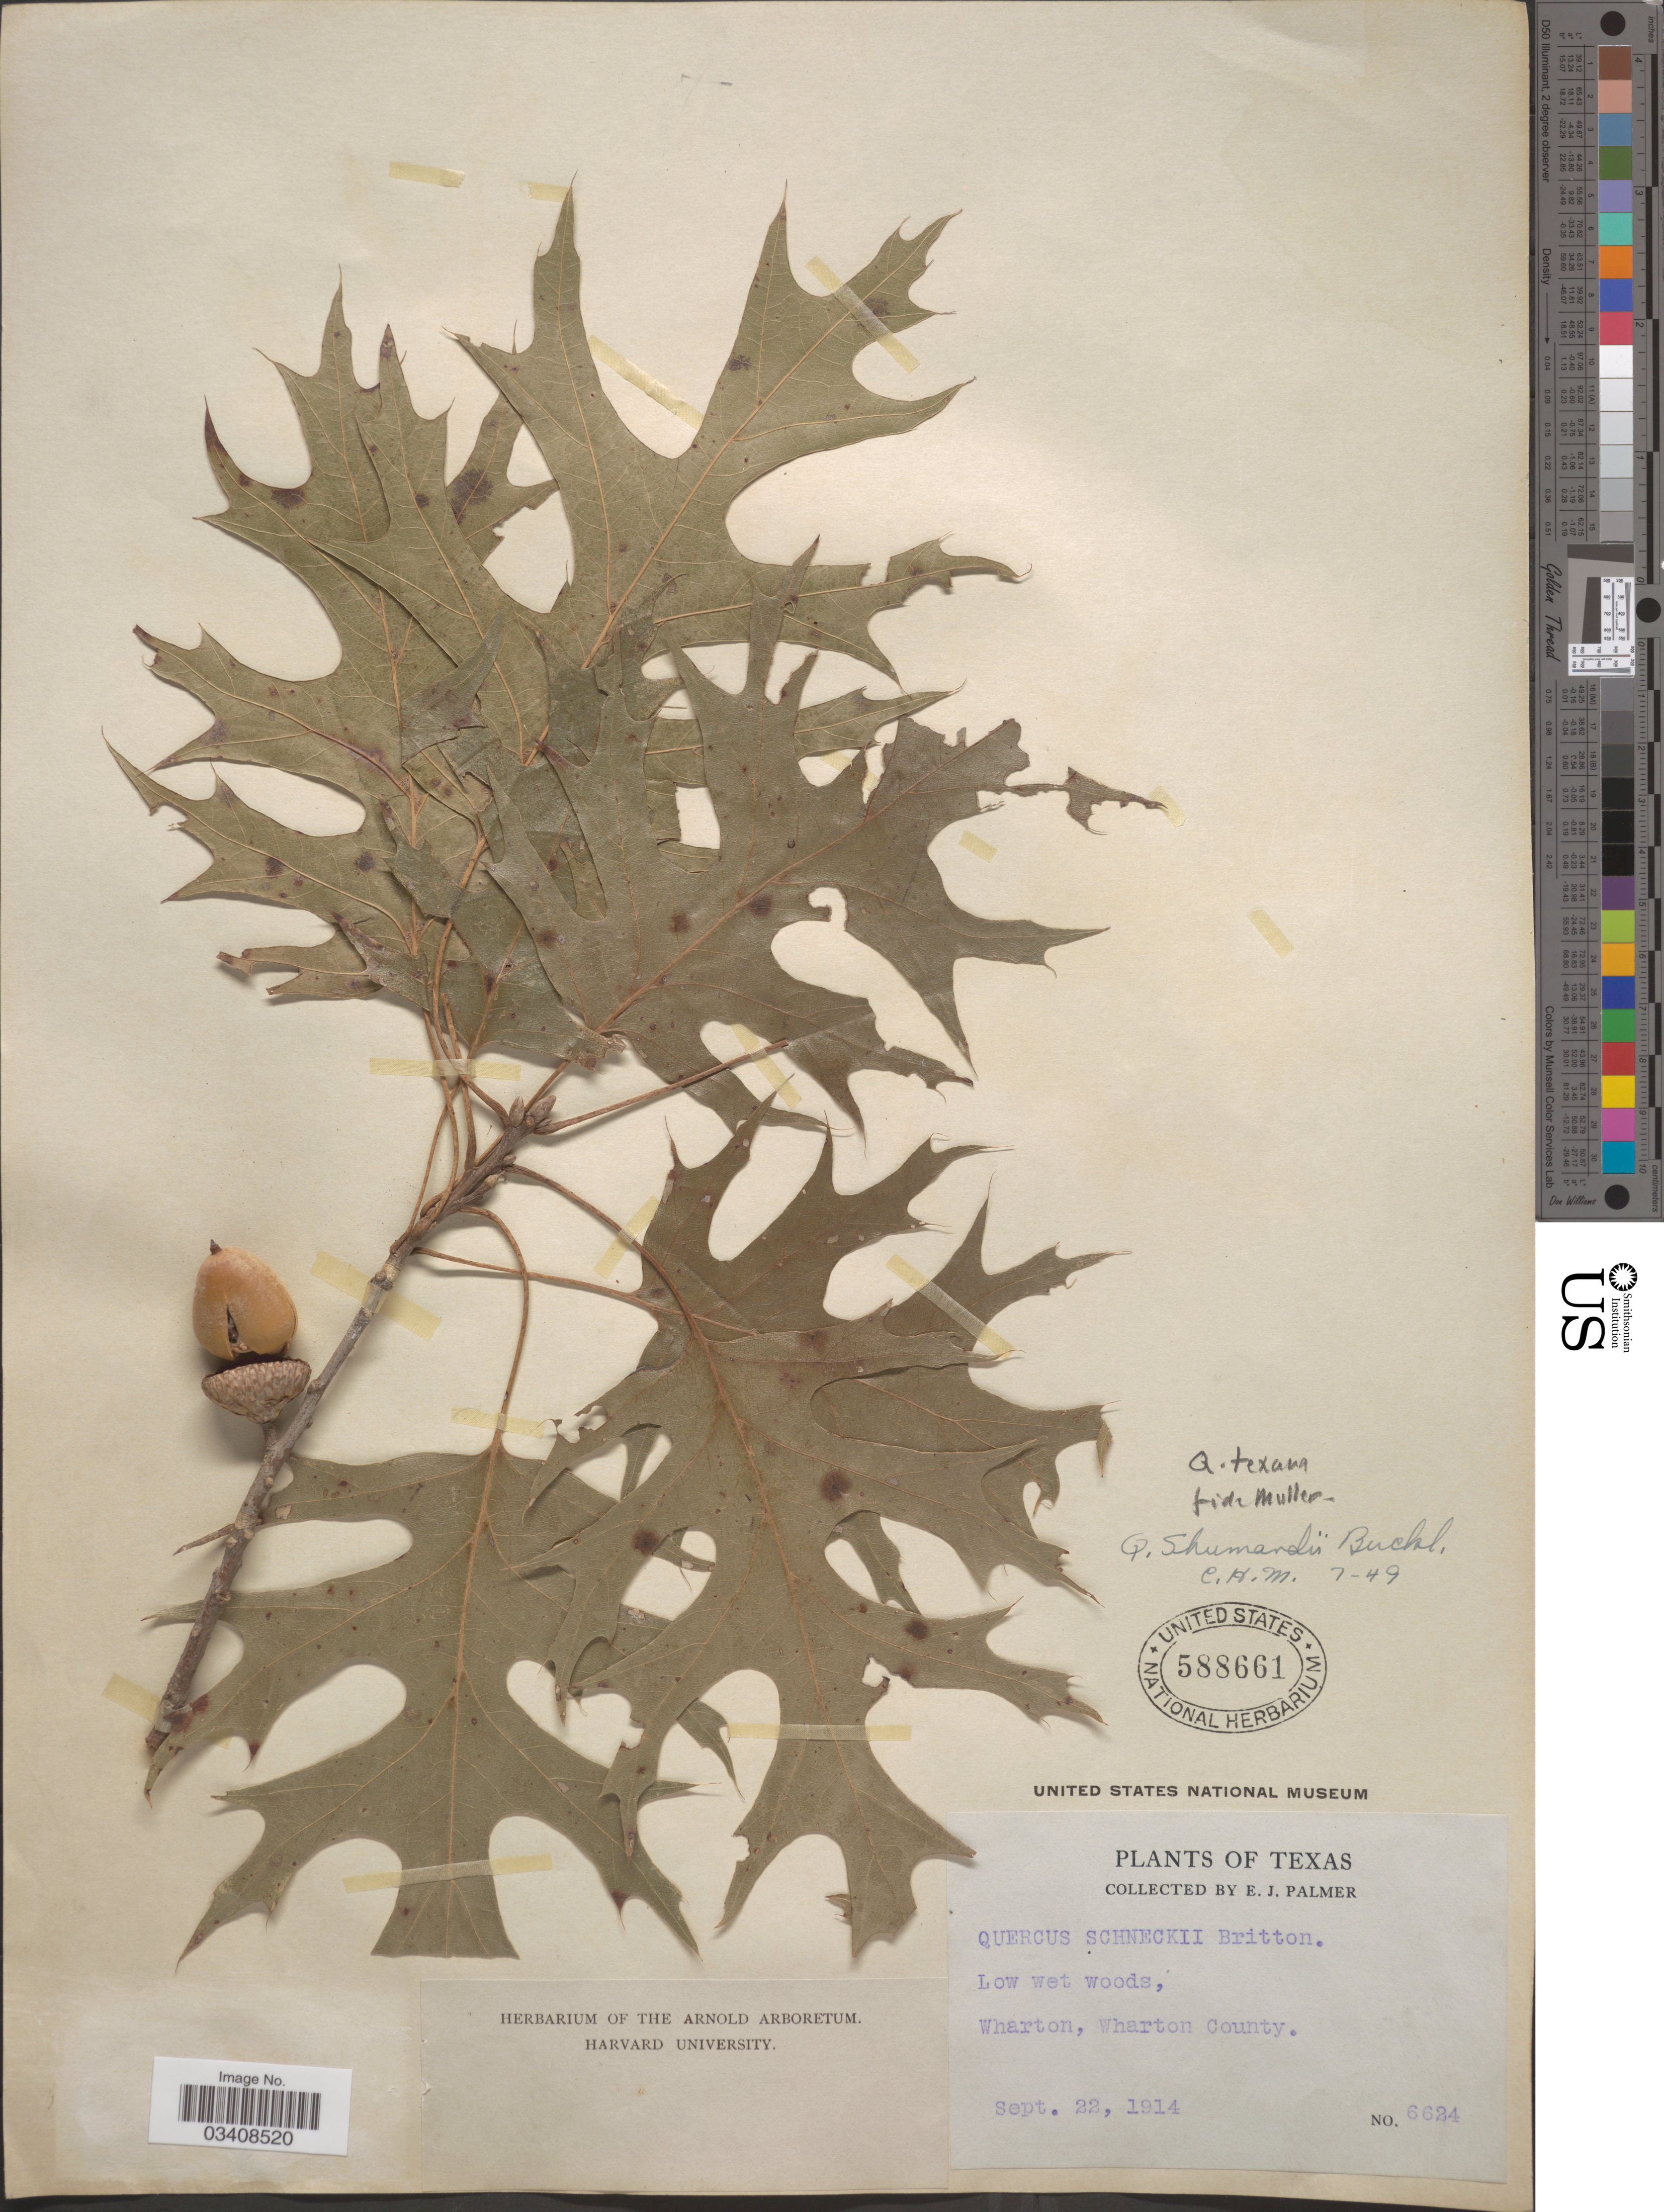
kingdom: Plantae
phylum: Tracheophyta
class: Magnoliopsida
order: Fagales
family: Fagaceae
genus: Quercus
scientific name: Quercus shumardii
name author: Buckley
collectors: E. J. Palmer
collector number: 6624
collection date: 1914-09-22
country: United States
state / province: Texas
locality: Wharton, Wharton County.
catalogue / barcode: US 588661